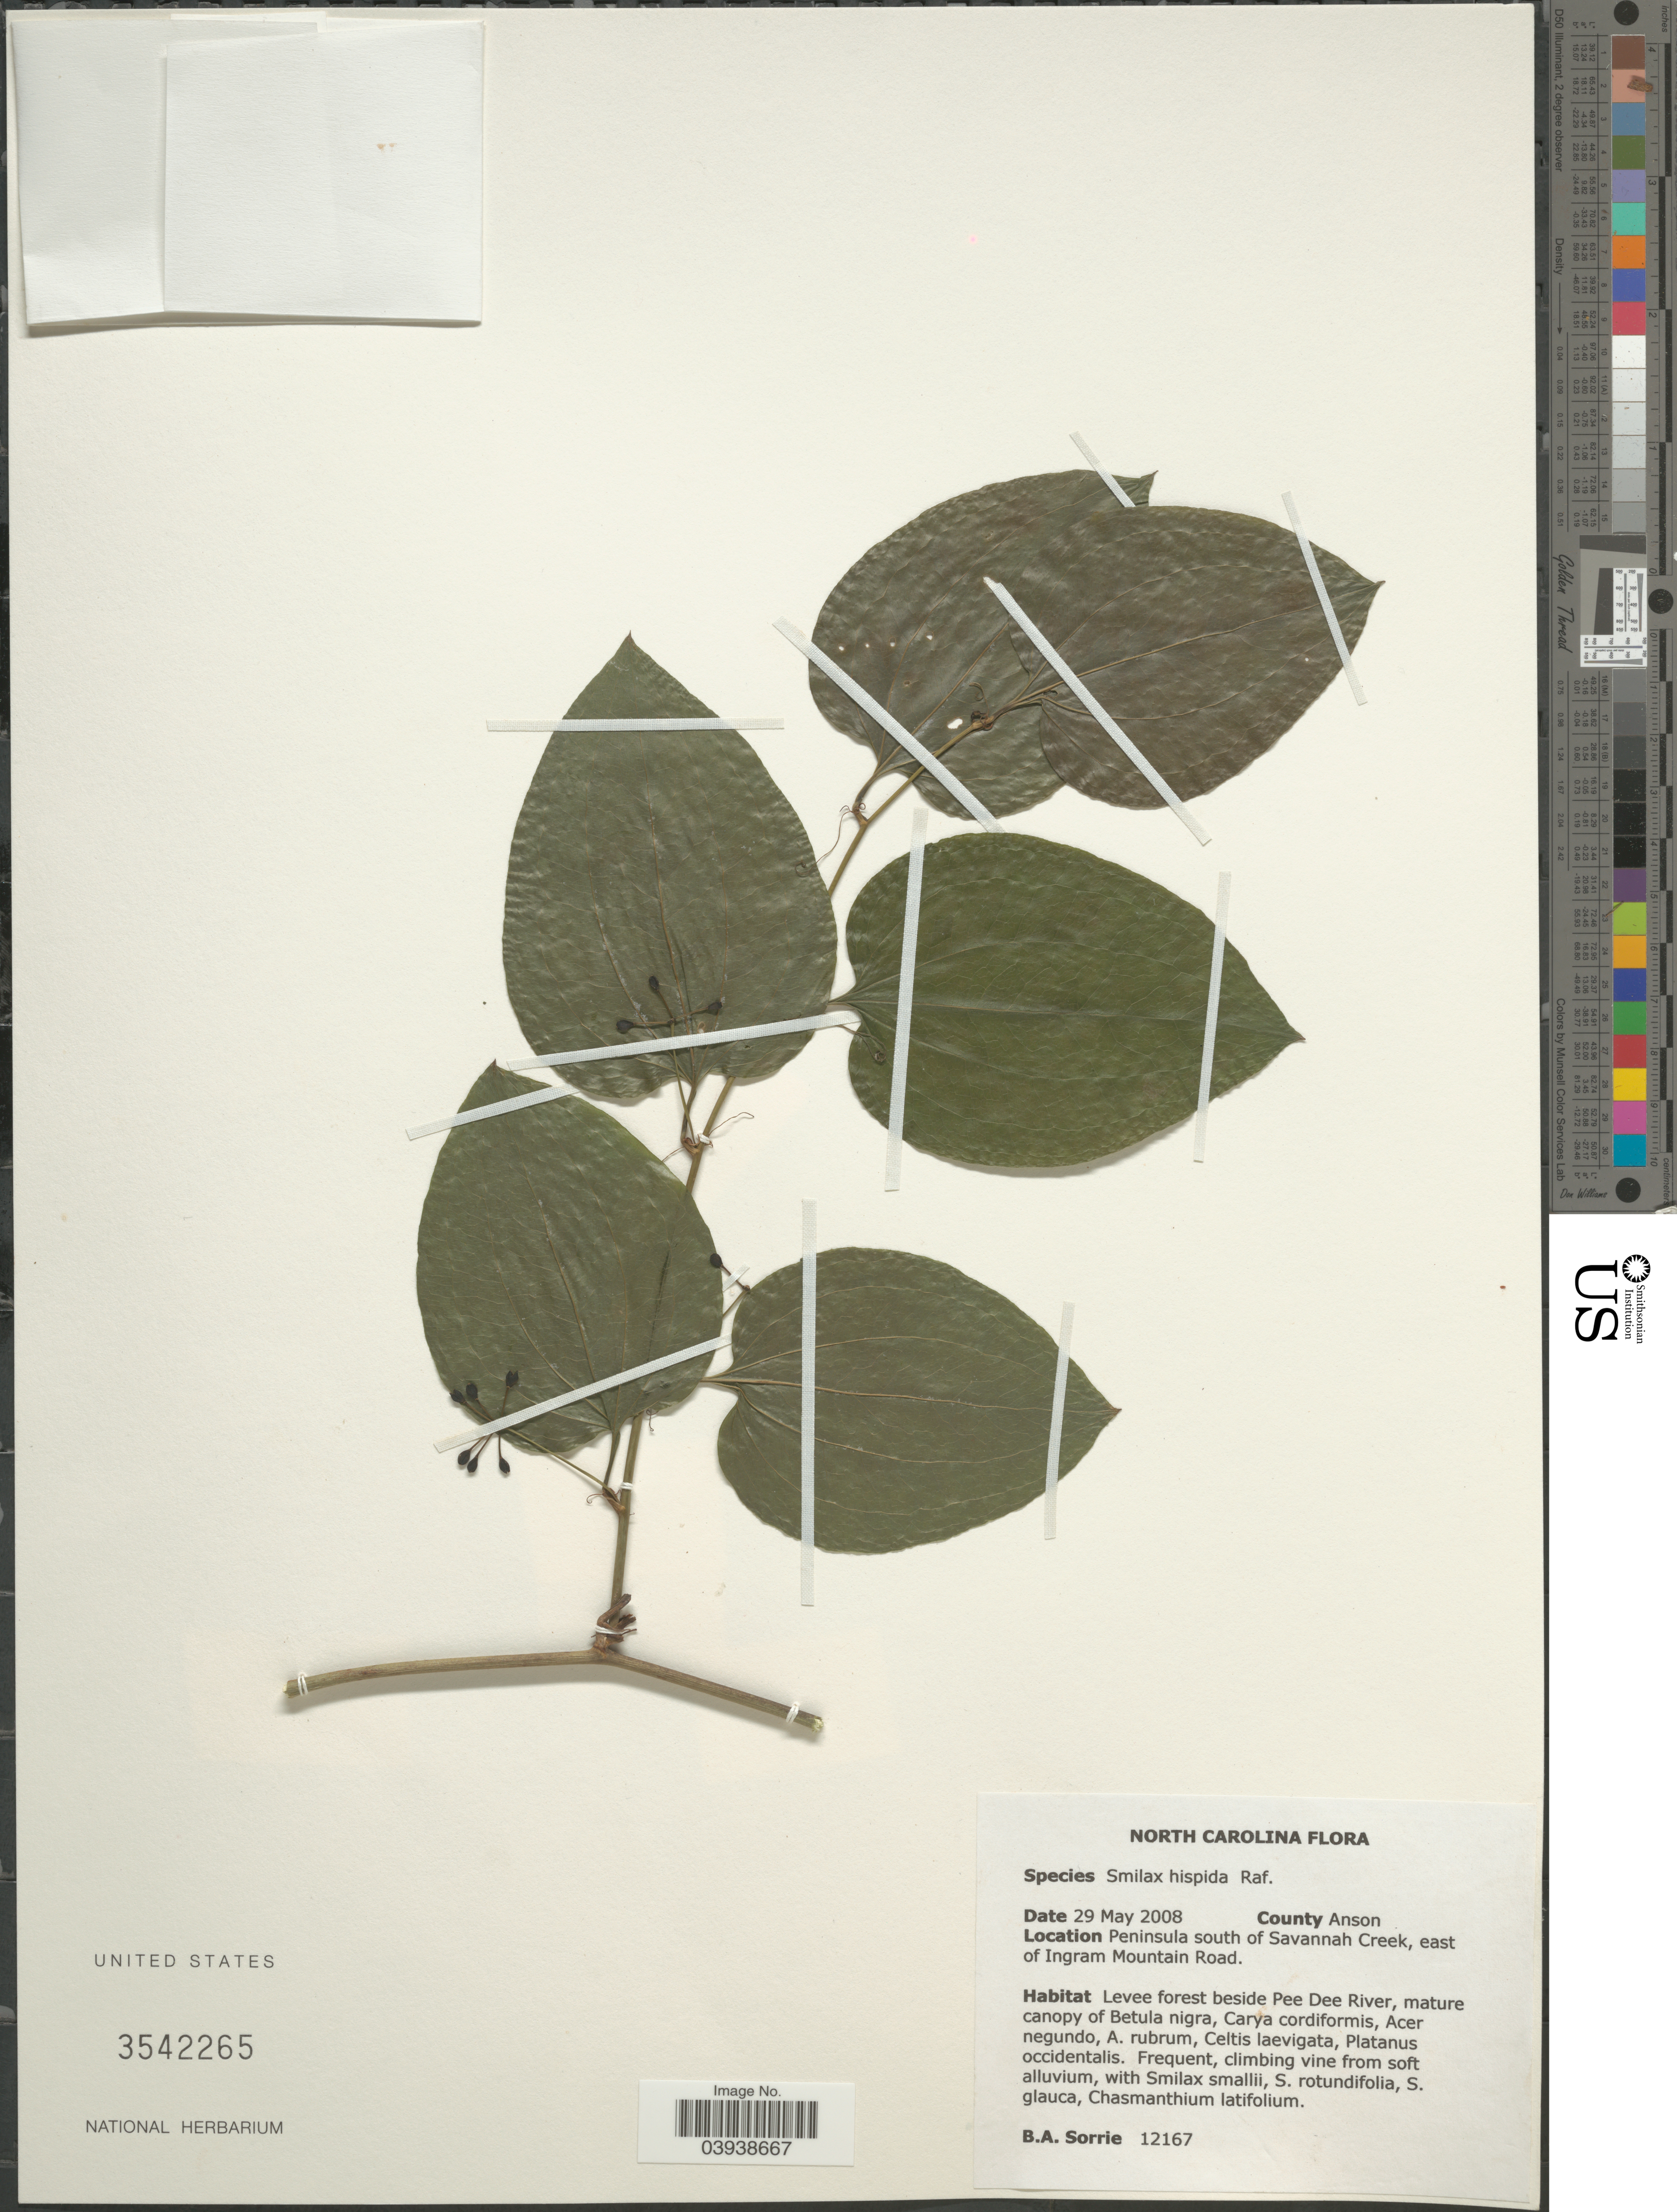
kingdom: Plantae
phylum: Tracheophyta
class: Liliopsida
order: Liliales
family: Smilacaceae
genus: Smilax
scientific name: Smilax hispida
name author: Raf.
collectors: B. Sorrie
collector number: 12167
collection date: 2008-05-29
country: United States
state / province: North Carolina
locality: County Anson. Peninsula south of Savannah Creek, east of Ingram Mountain Road. Levee forest beside Pee Dee River.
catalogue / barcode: US 3542265